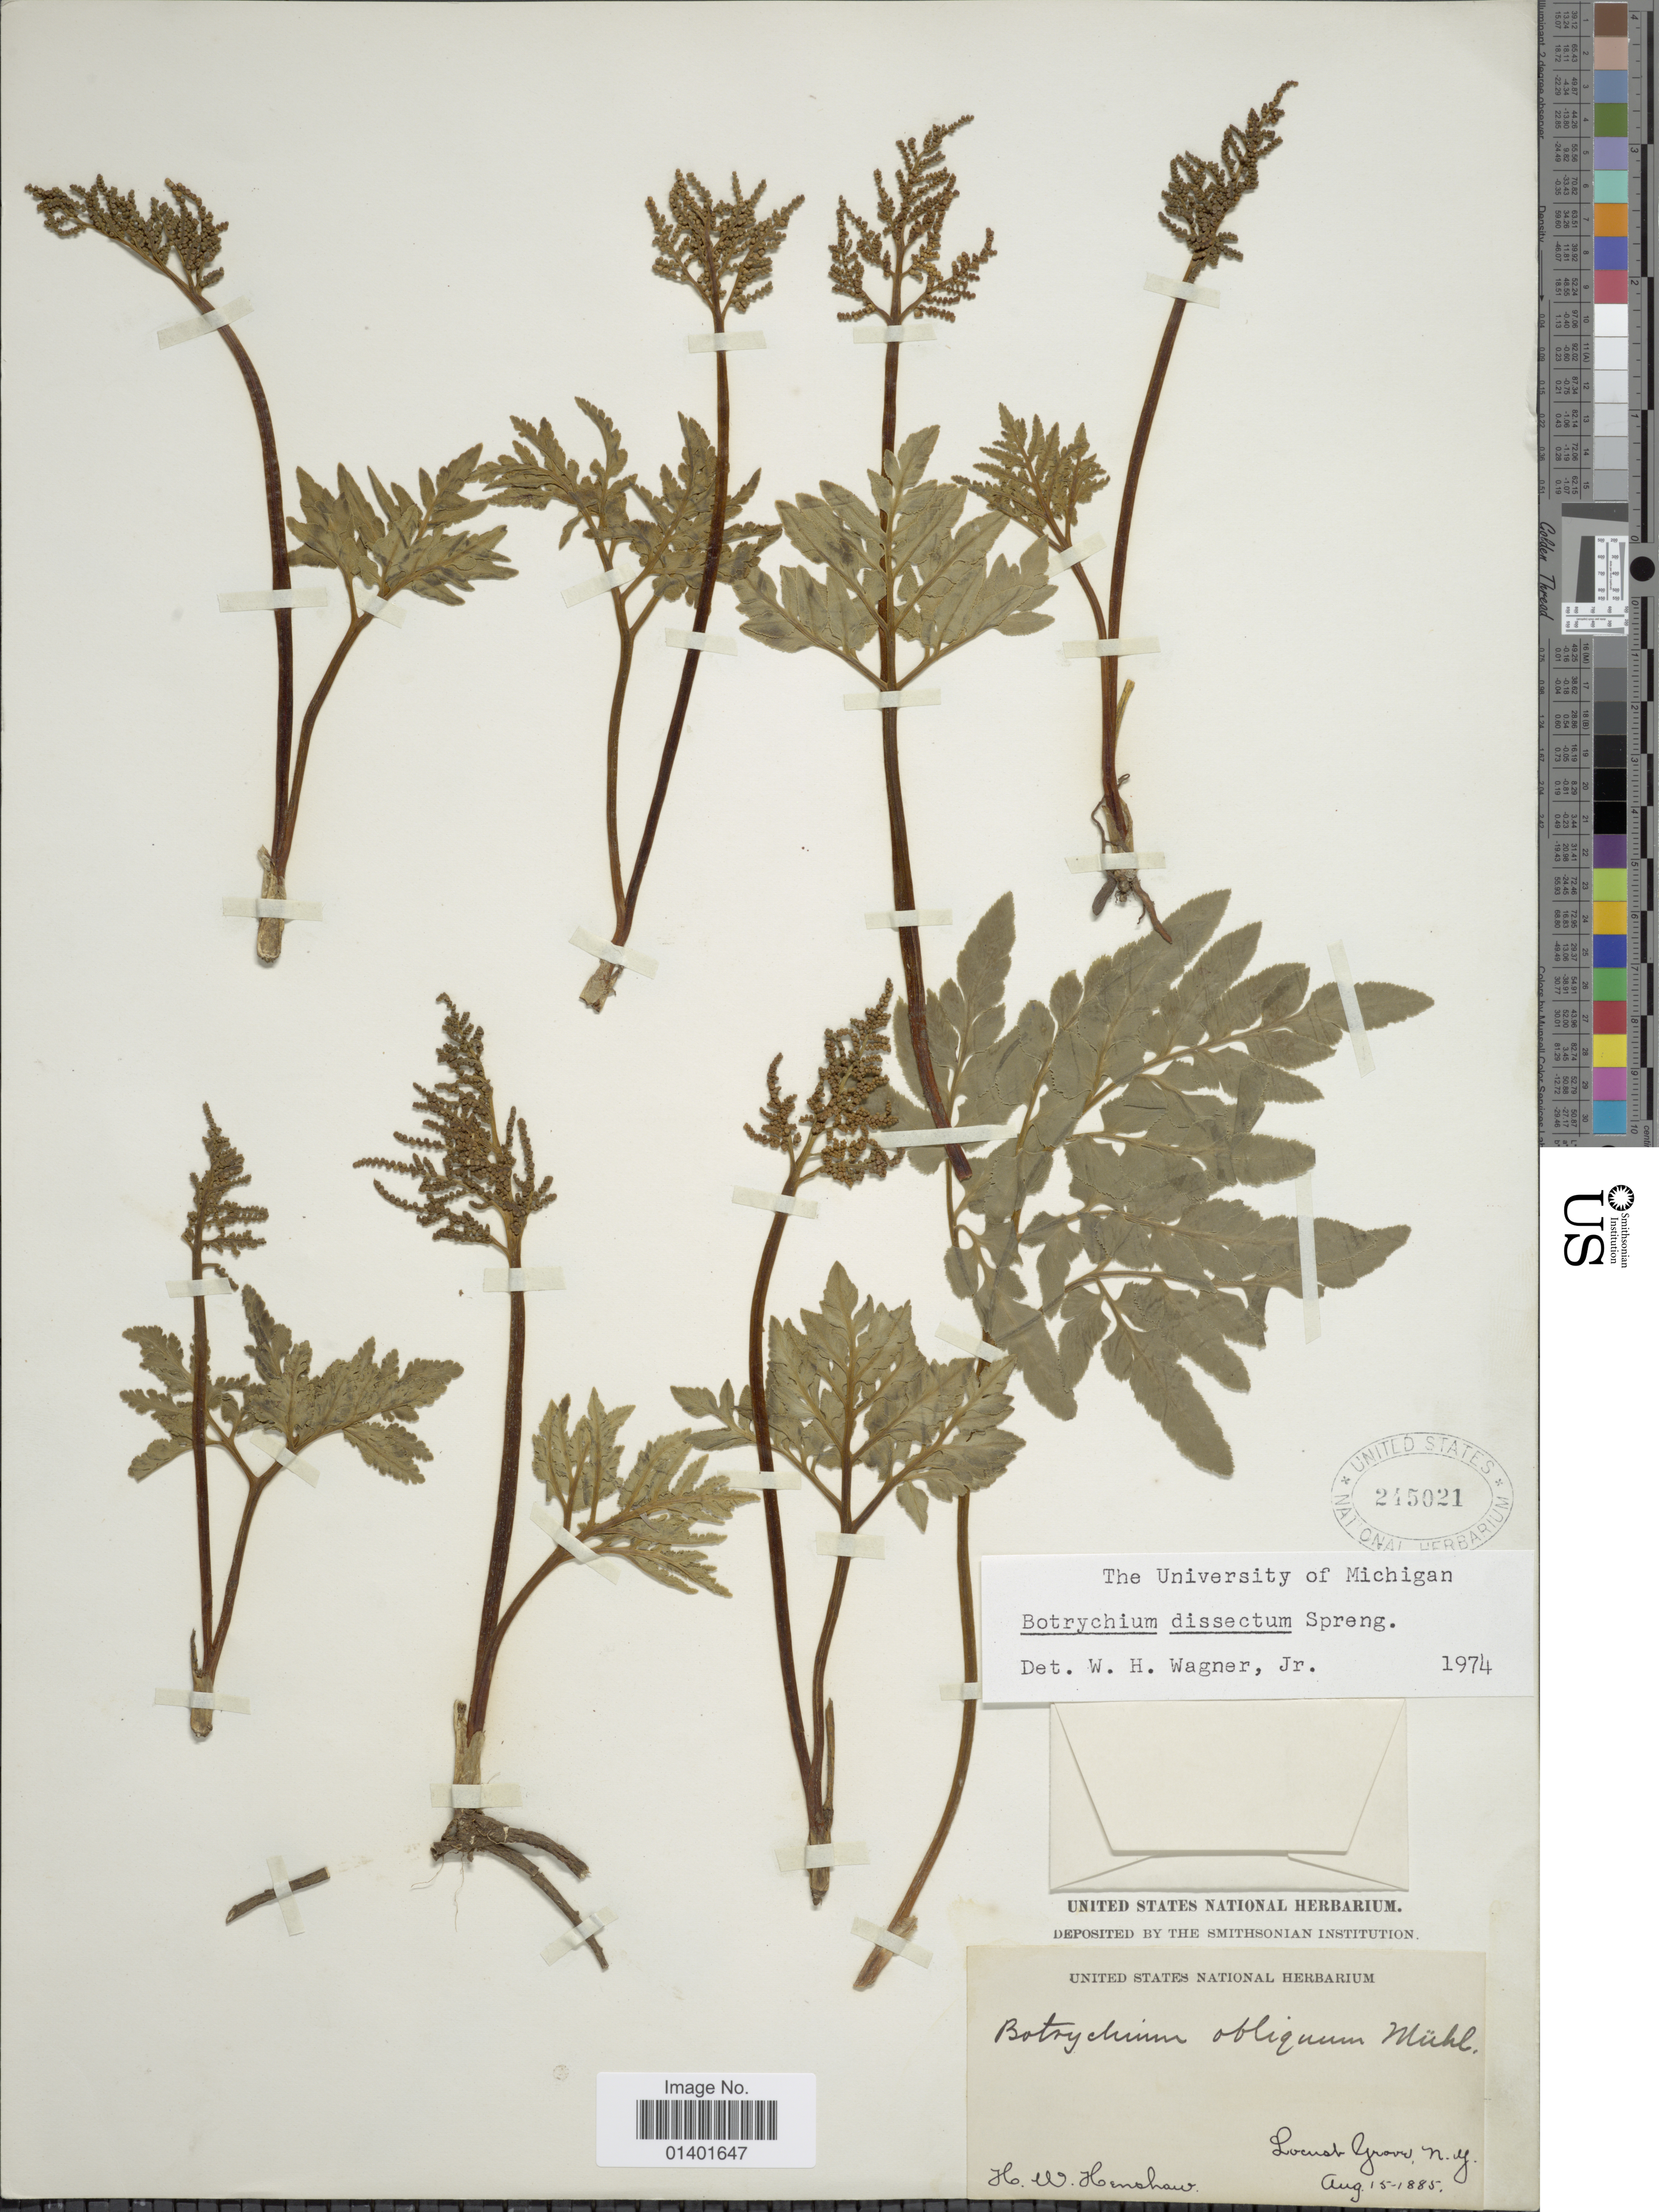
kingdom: Plantae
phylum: Tracheophyta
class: Polypodiopsida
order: Ophioglossales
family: Ophioglossaceae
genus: Botrychium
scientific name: Botrychium dissectum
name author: Spreng.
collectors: H. Henshaw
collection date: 1885-08-15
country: United States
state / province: New York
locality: Locust Grove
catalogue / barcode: US 245021